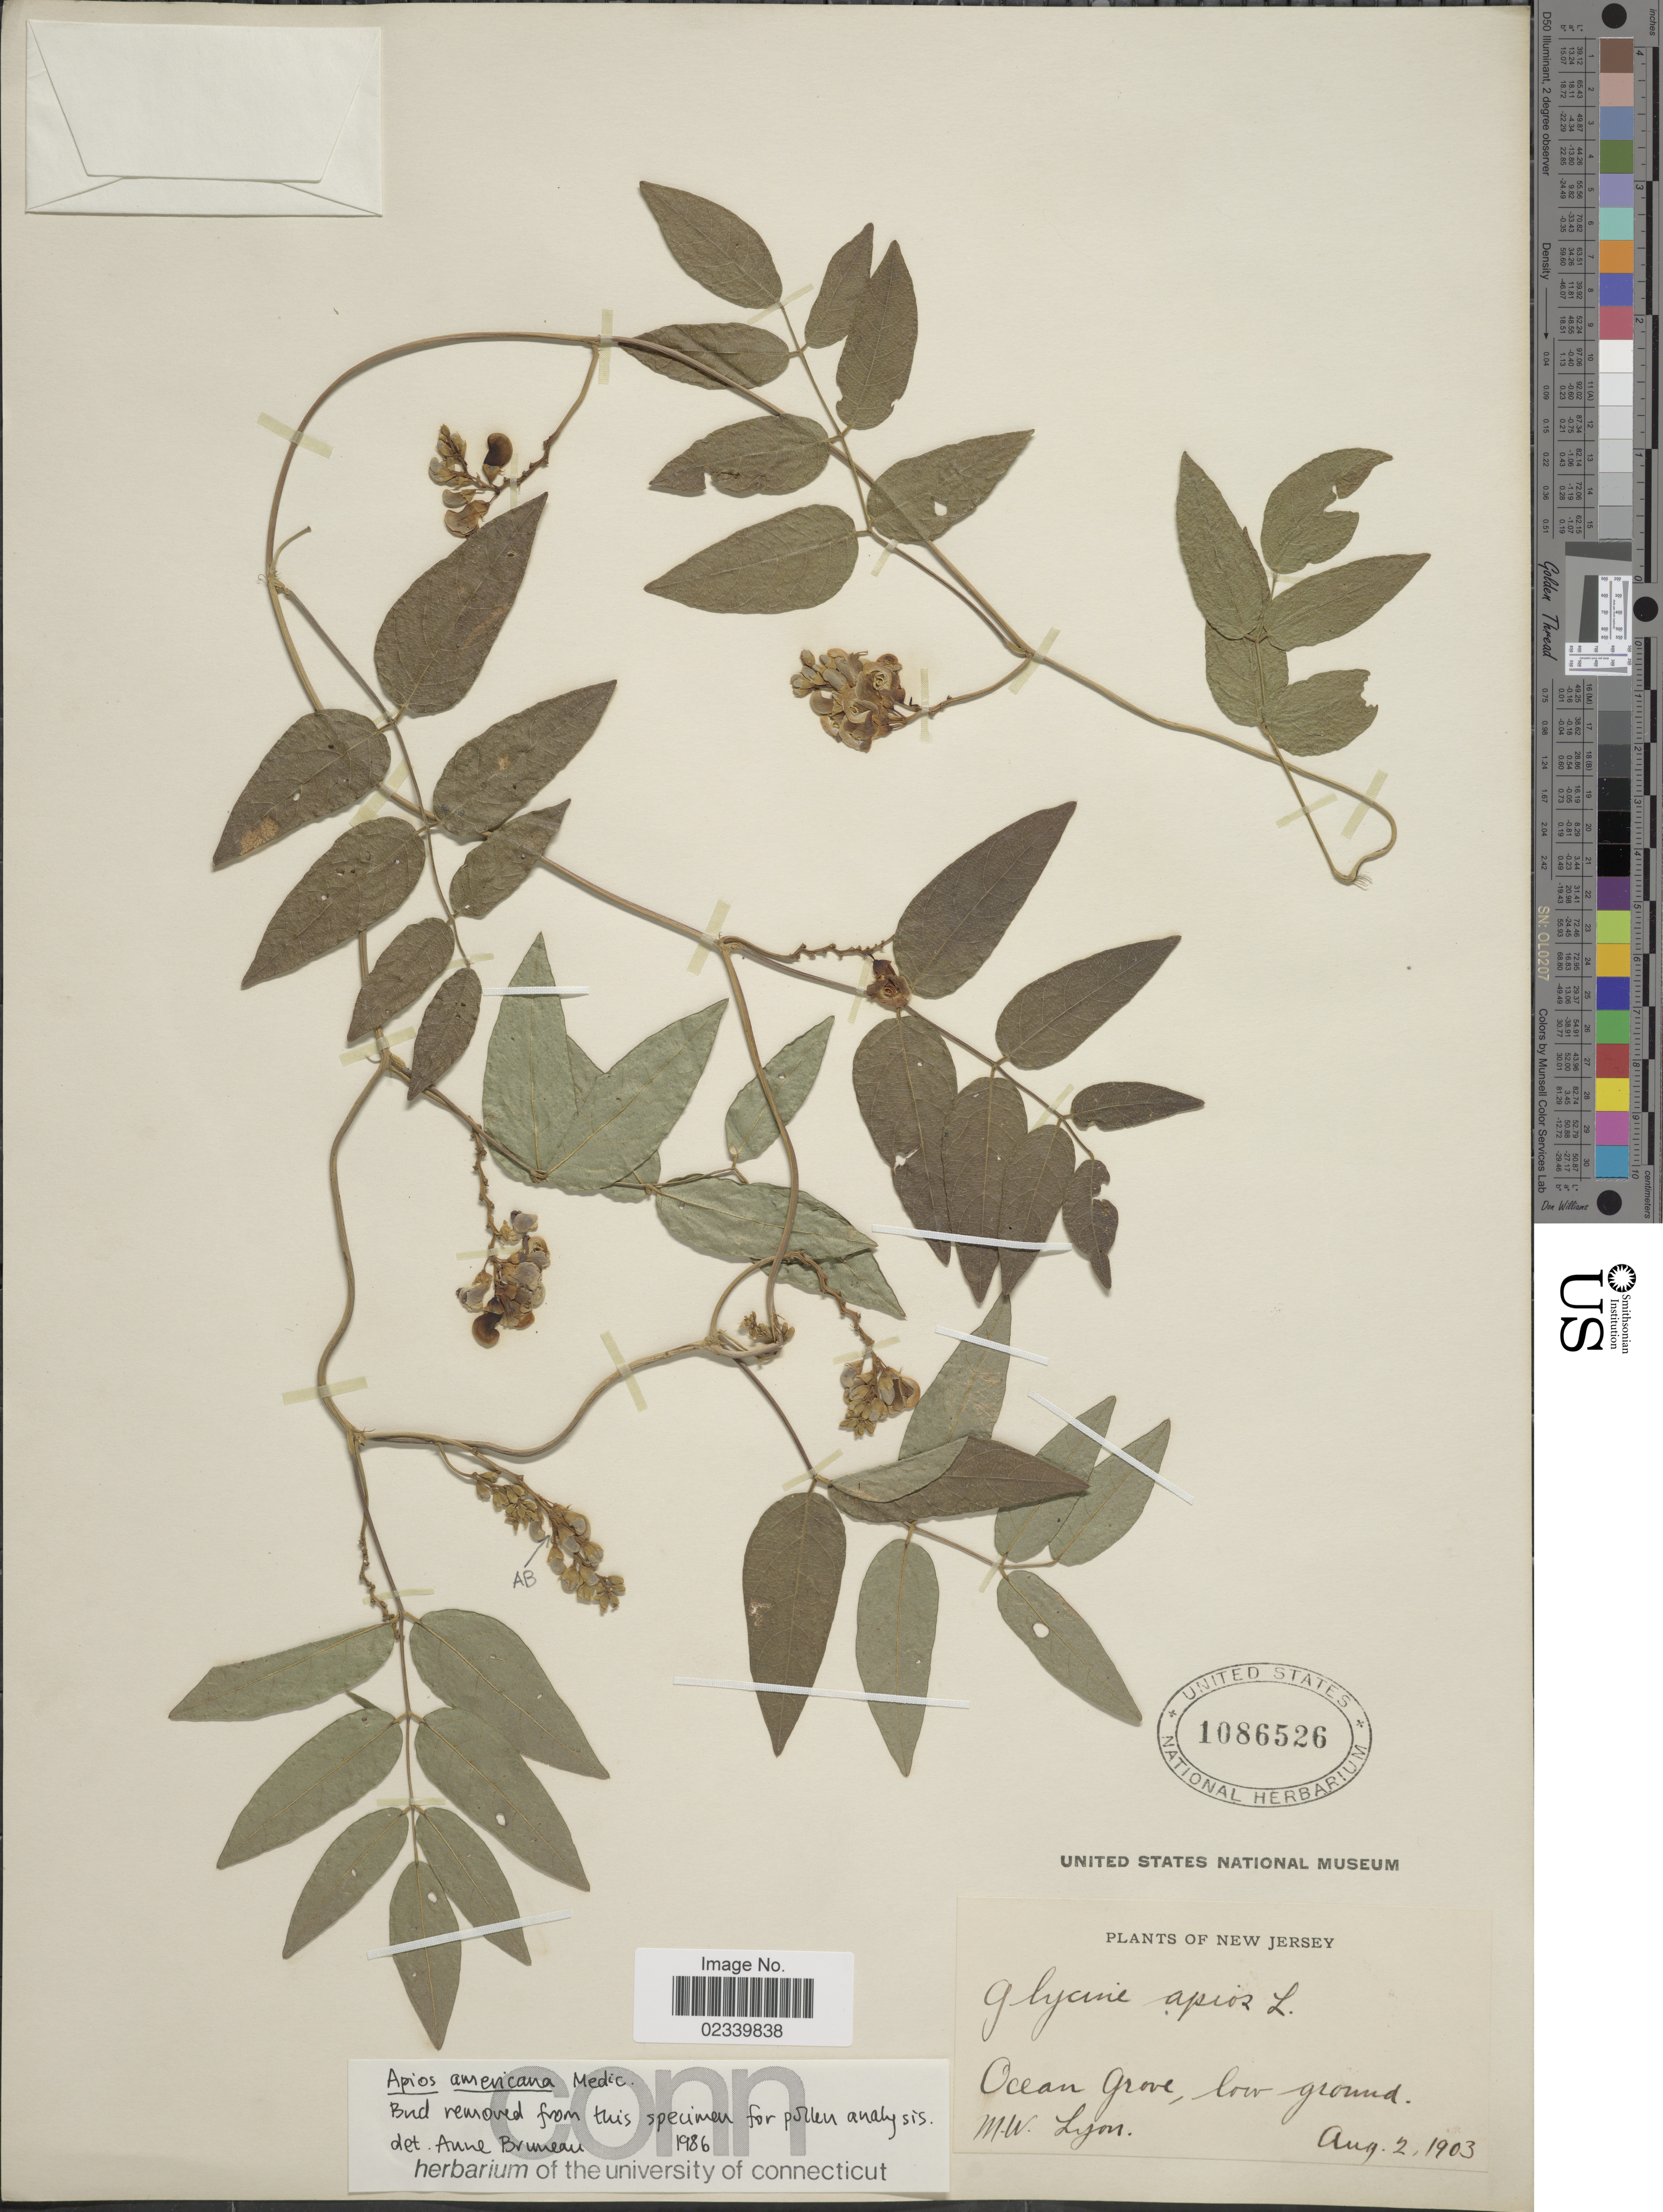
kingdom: Plantae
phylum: Tracheophyta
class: Magnoliopsida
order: Fabales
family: Fabaceae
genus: Apios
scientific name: Apios americana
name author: Medik.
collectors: M. W. Lyon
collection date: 1903-08-02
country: United States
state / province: New Jersey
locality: Ocean Grove, low ground.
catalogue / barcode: US 1086526